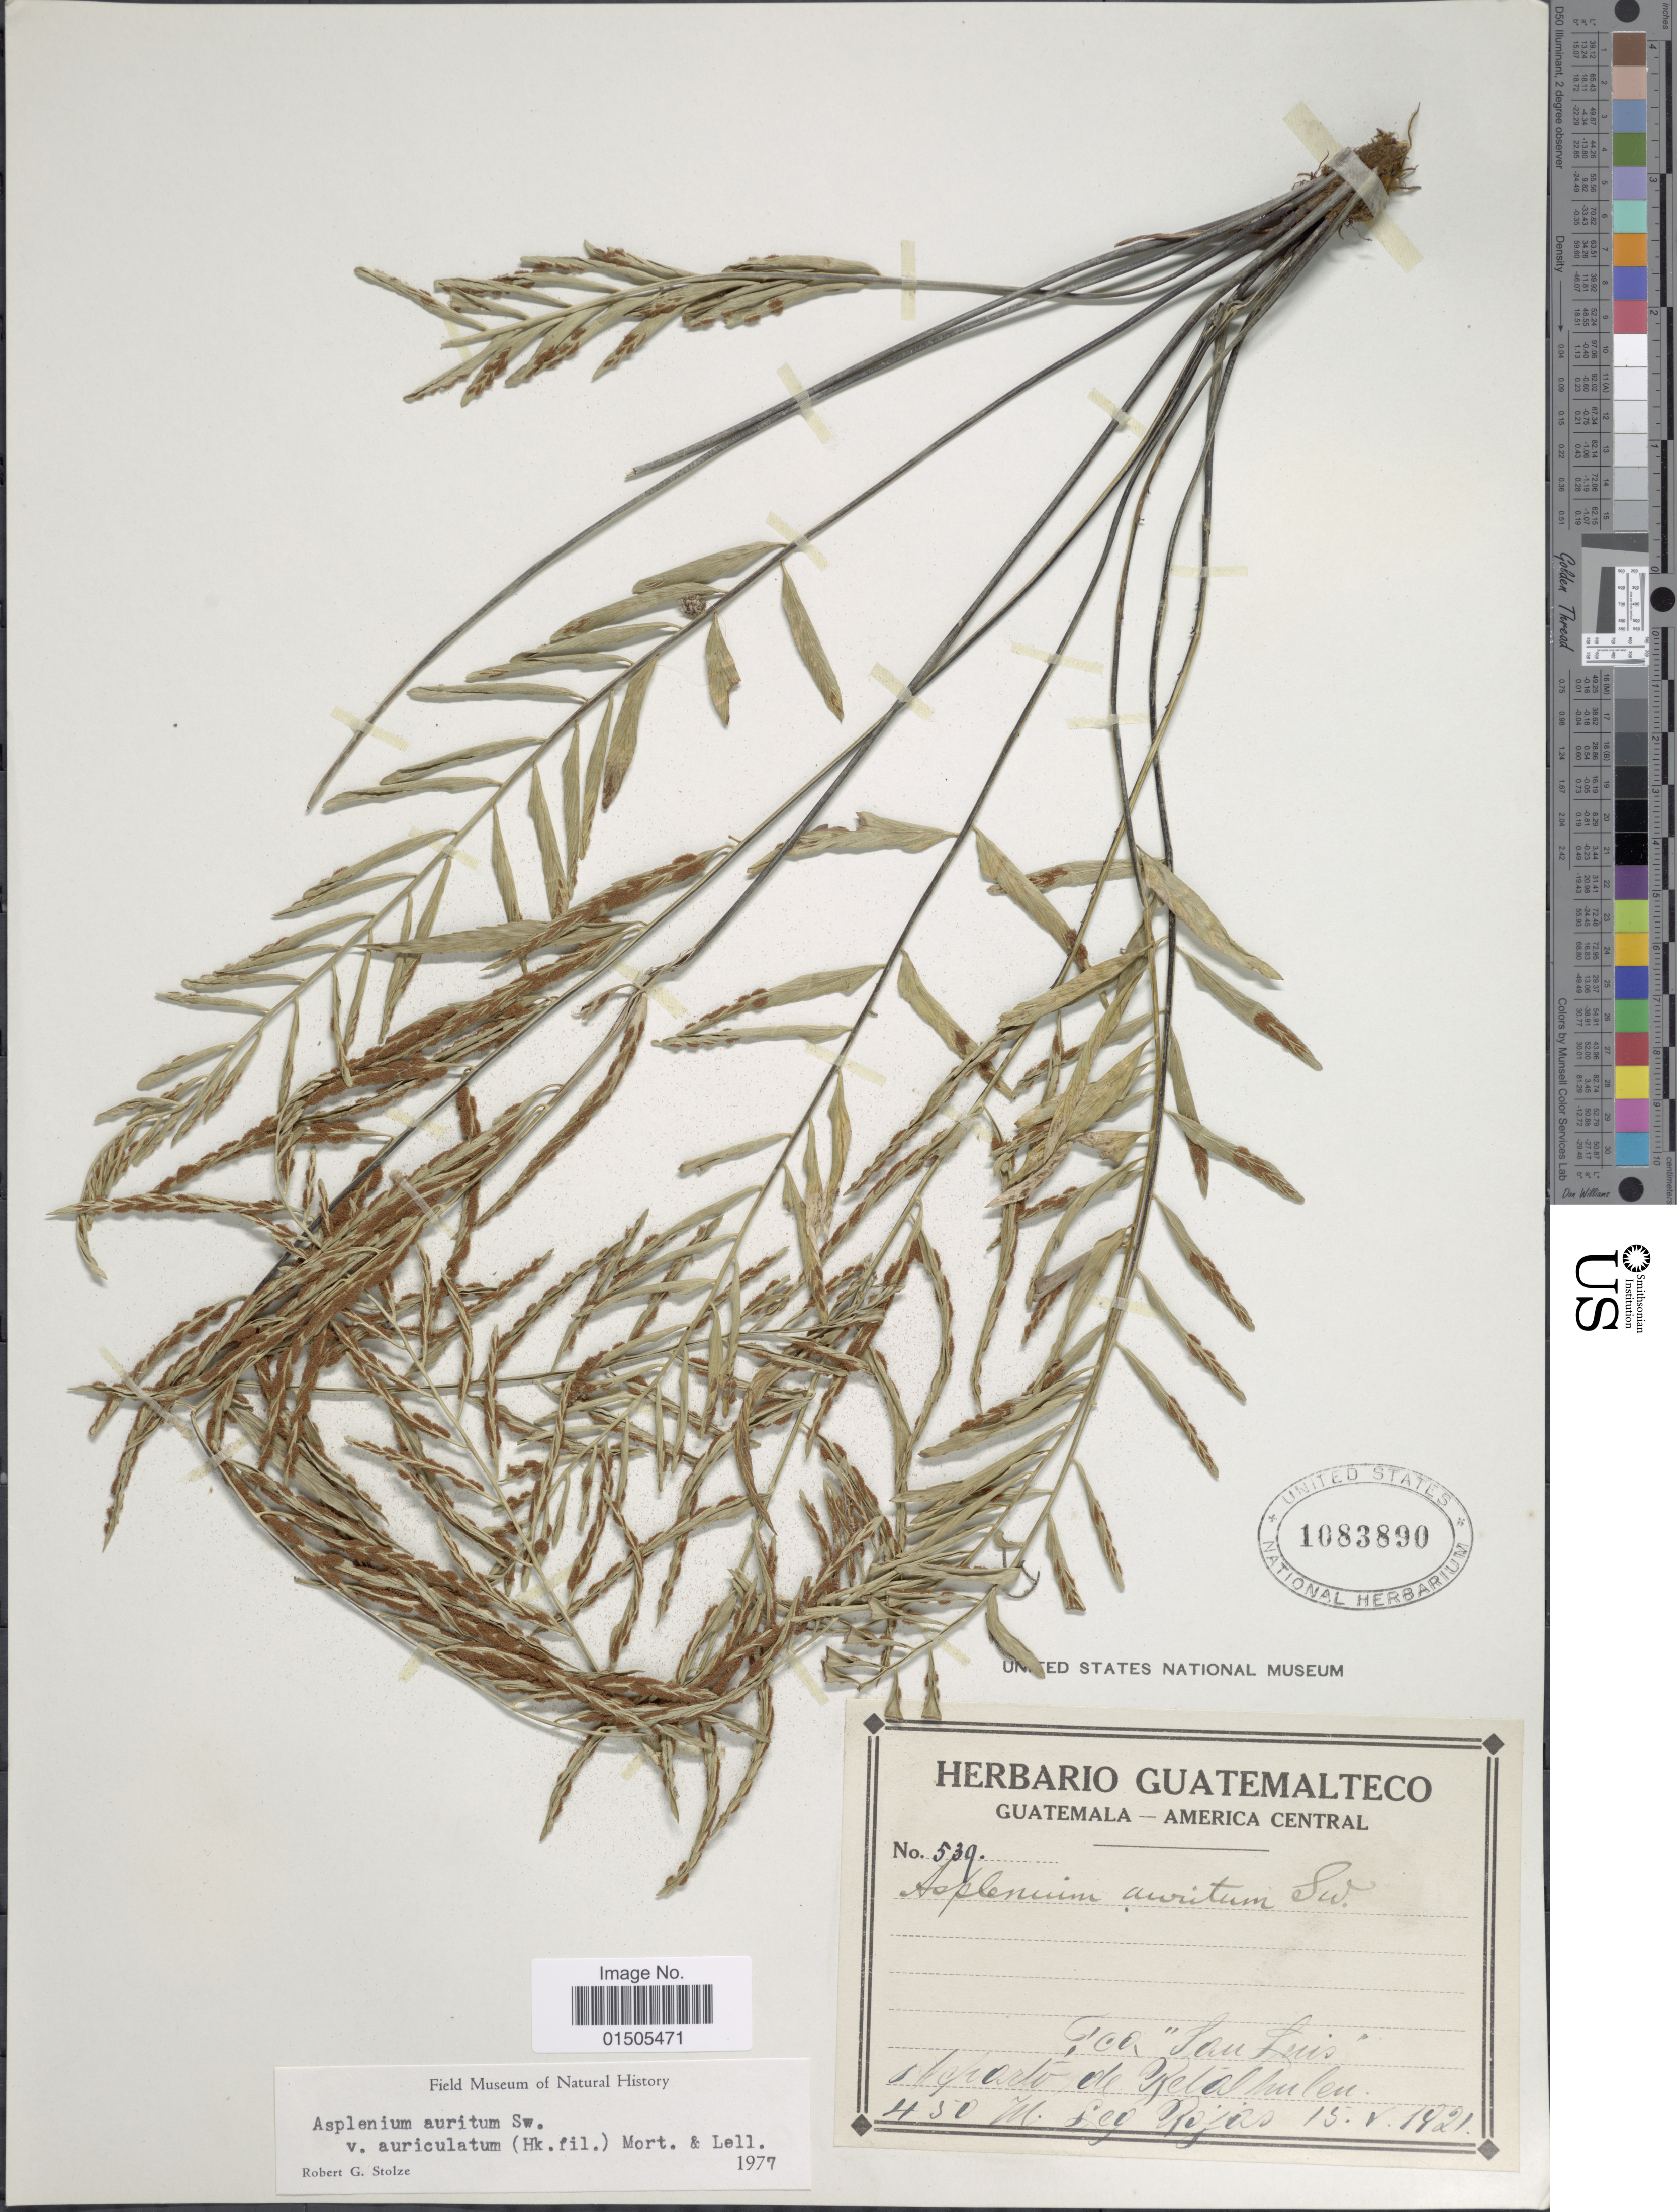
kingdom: Plantae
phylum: Tracheophyta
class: Polypodiopsida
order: Polypodiales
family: Aspleniaceae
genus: Asplenium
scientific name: Asplenium auritum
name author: Sw.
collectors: Rojas, --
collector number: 539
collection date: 1921-05-15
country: Guatemala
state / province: Retalhuleu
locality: San Luis, Retalhuleu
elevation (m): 450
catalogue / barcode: US 1083890